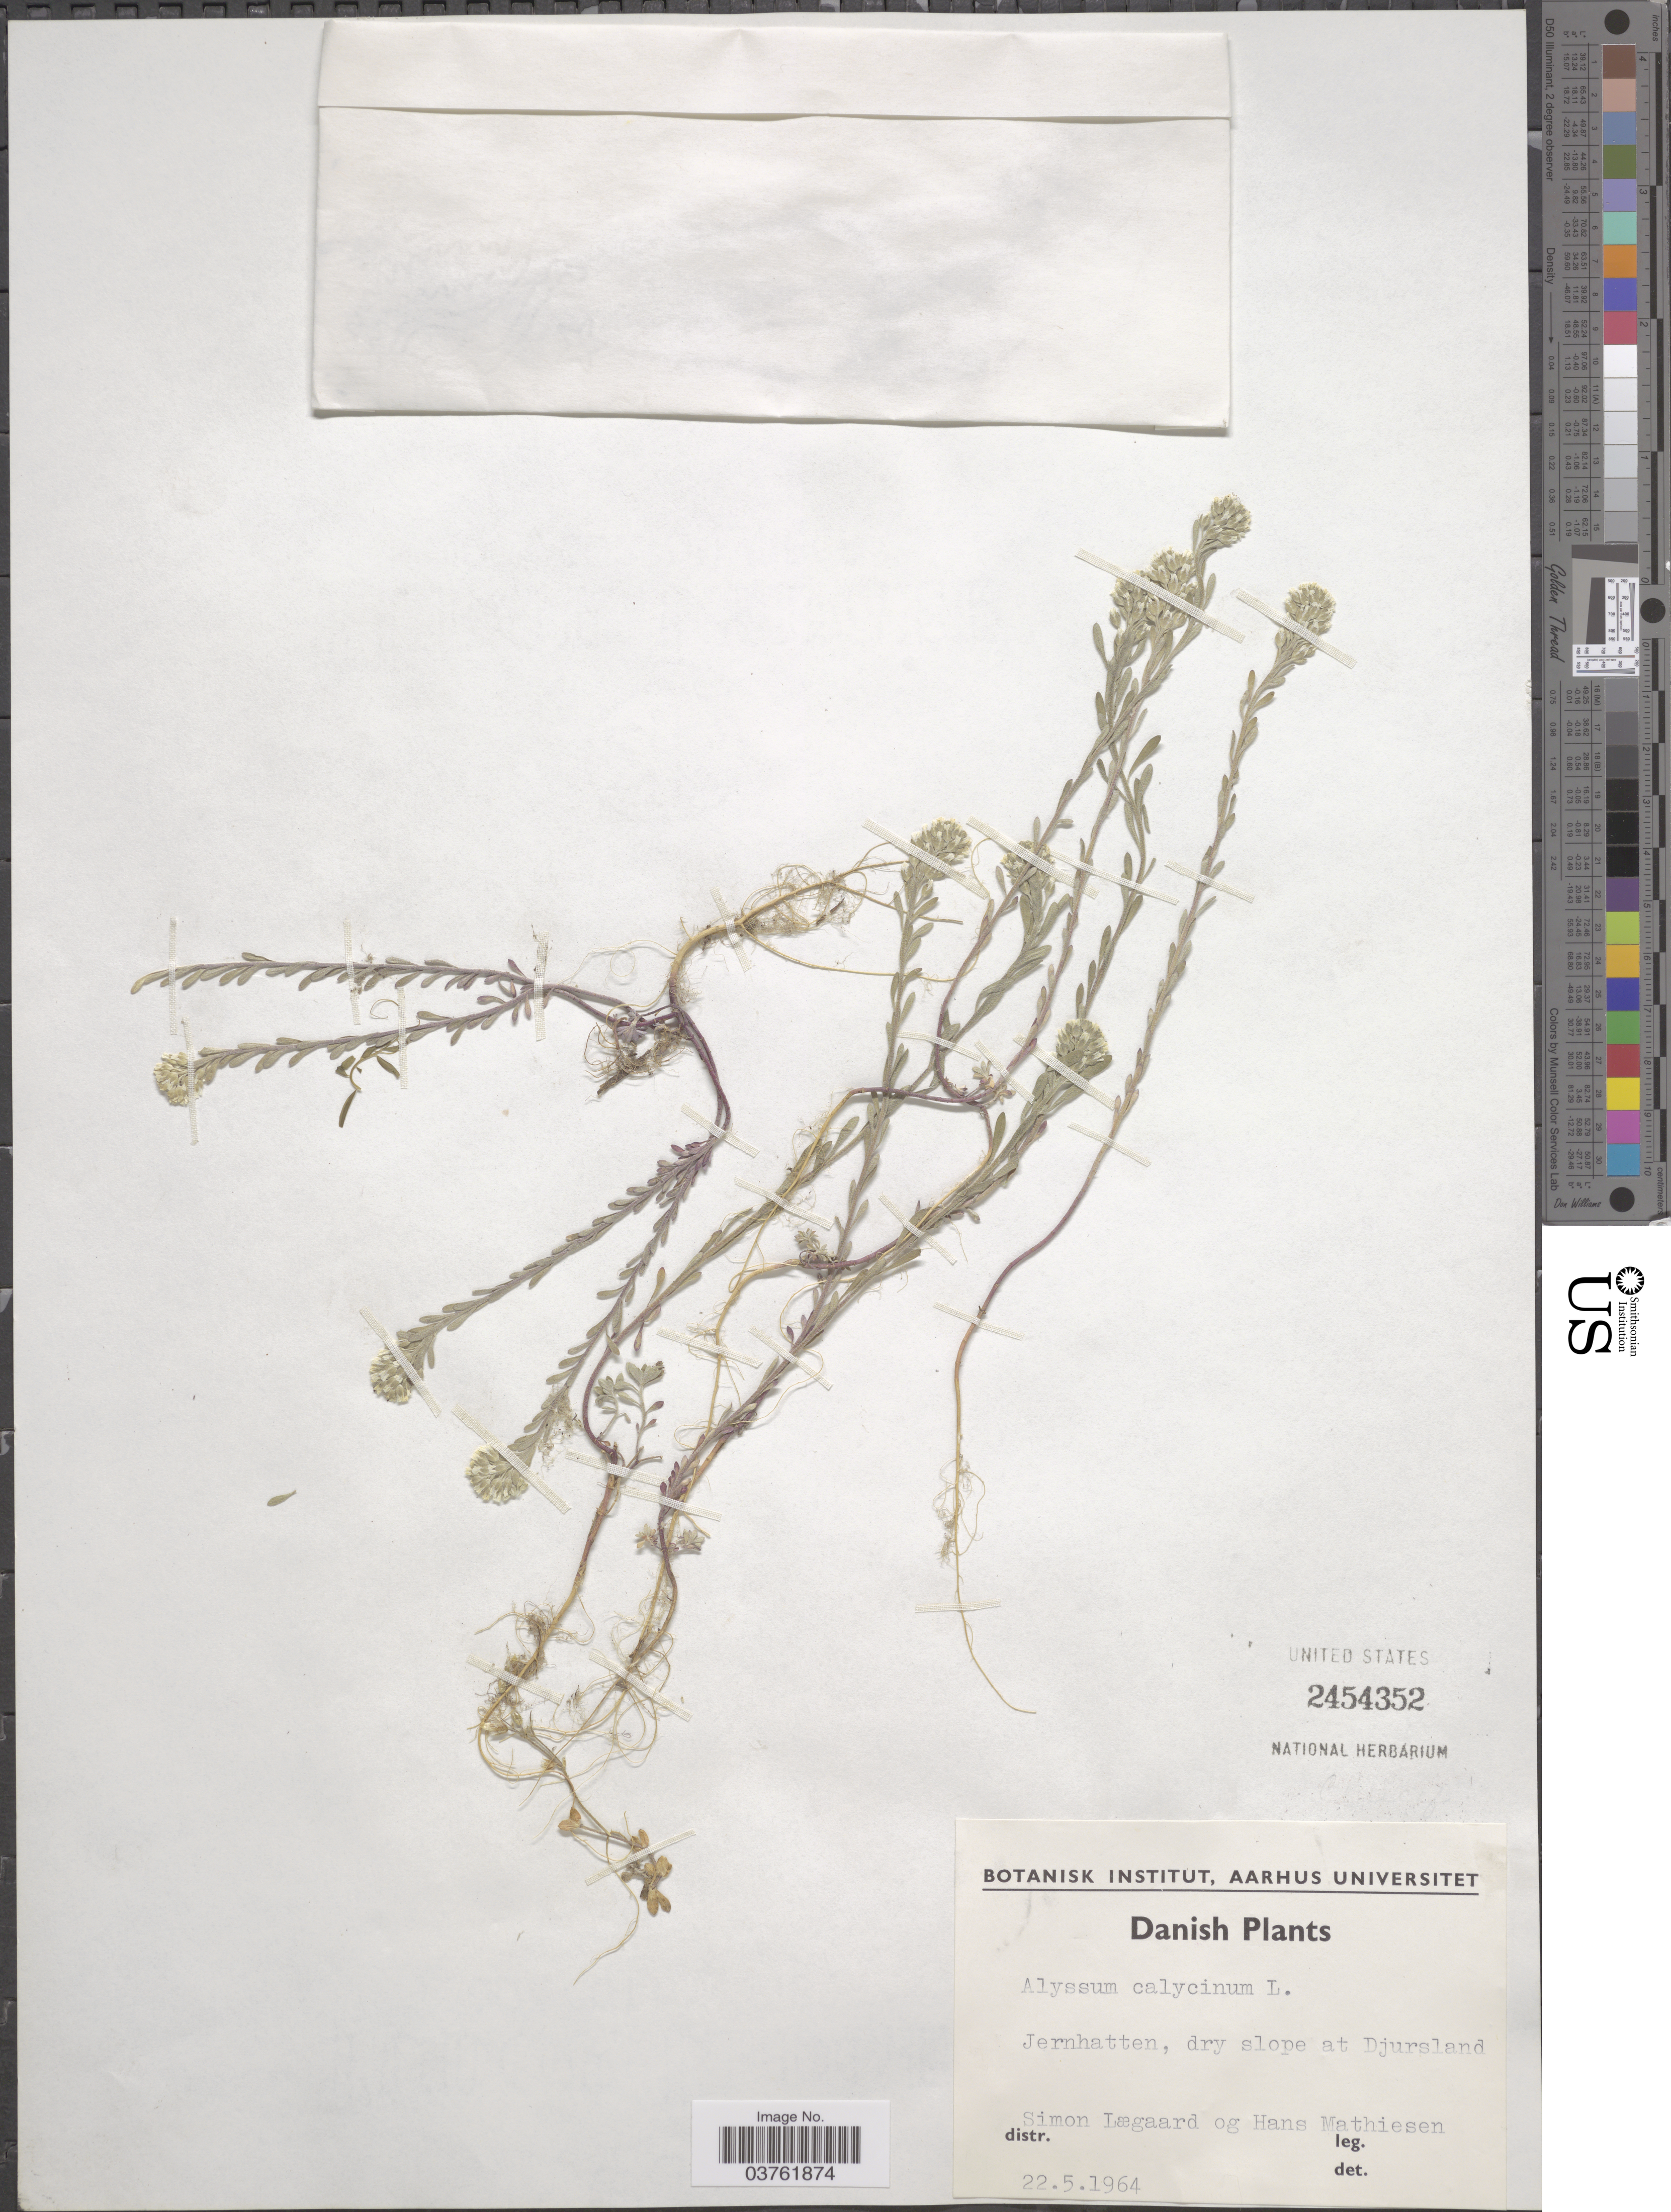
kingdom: Plantae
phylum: Tracheophyta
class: Magnoliopsida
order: Brassicales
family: Brassicaceae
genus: Alyssum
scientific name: Alyssum calycinum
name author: L.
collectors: S. Lægaard & H. Mathiesen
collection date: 1964-05-22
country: Denmark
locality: Danish. Jernhatten, dry slope at Djursland.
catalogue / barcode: US 2454352